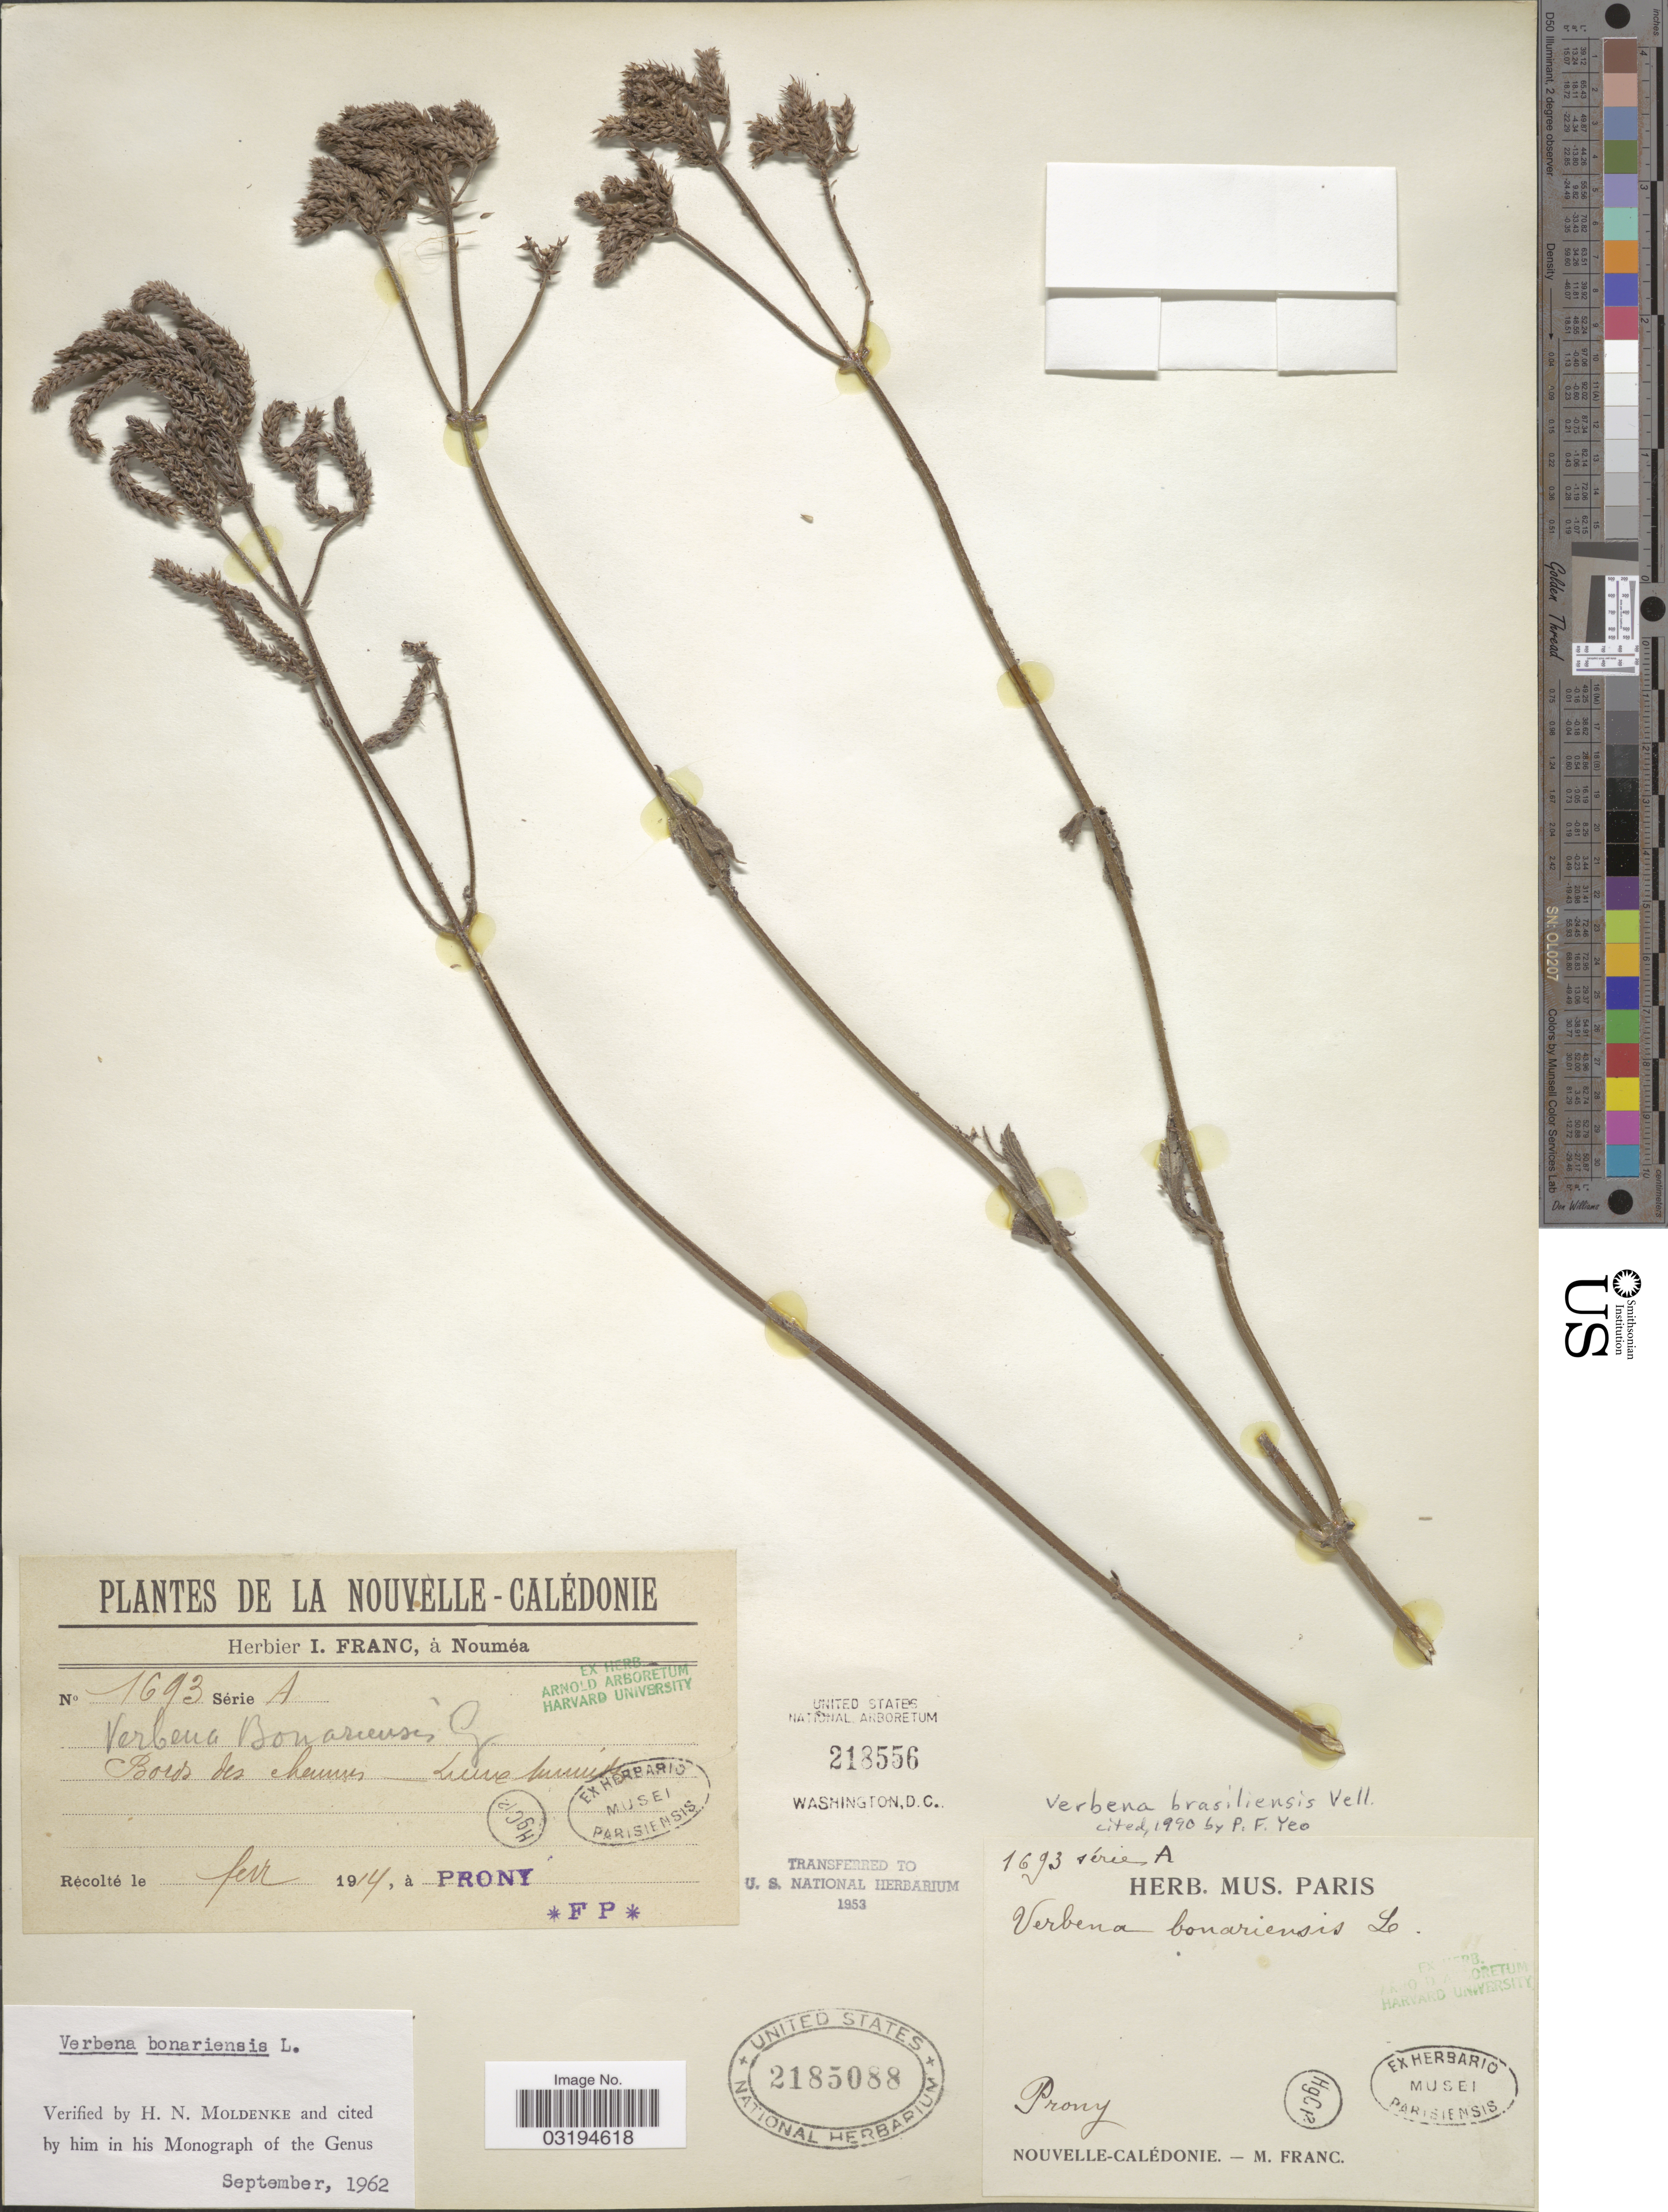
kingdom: Plantae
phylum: Tracheophyta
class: Magnoliopsida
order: Lamiales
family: Verbenaceae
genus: Verbena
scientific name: Verbena brasiliensis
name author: Vell.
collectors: M. Franc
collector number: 1693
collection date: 1914-02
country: New Caledonia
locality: Prony. Nouvelle-Calédonie.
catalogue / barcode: US 2185088